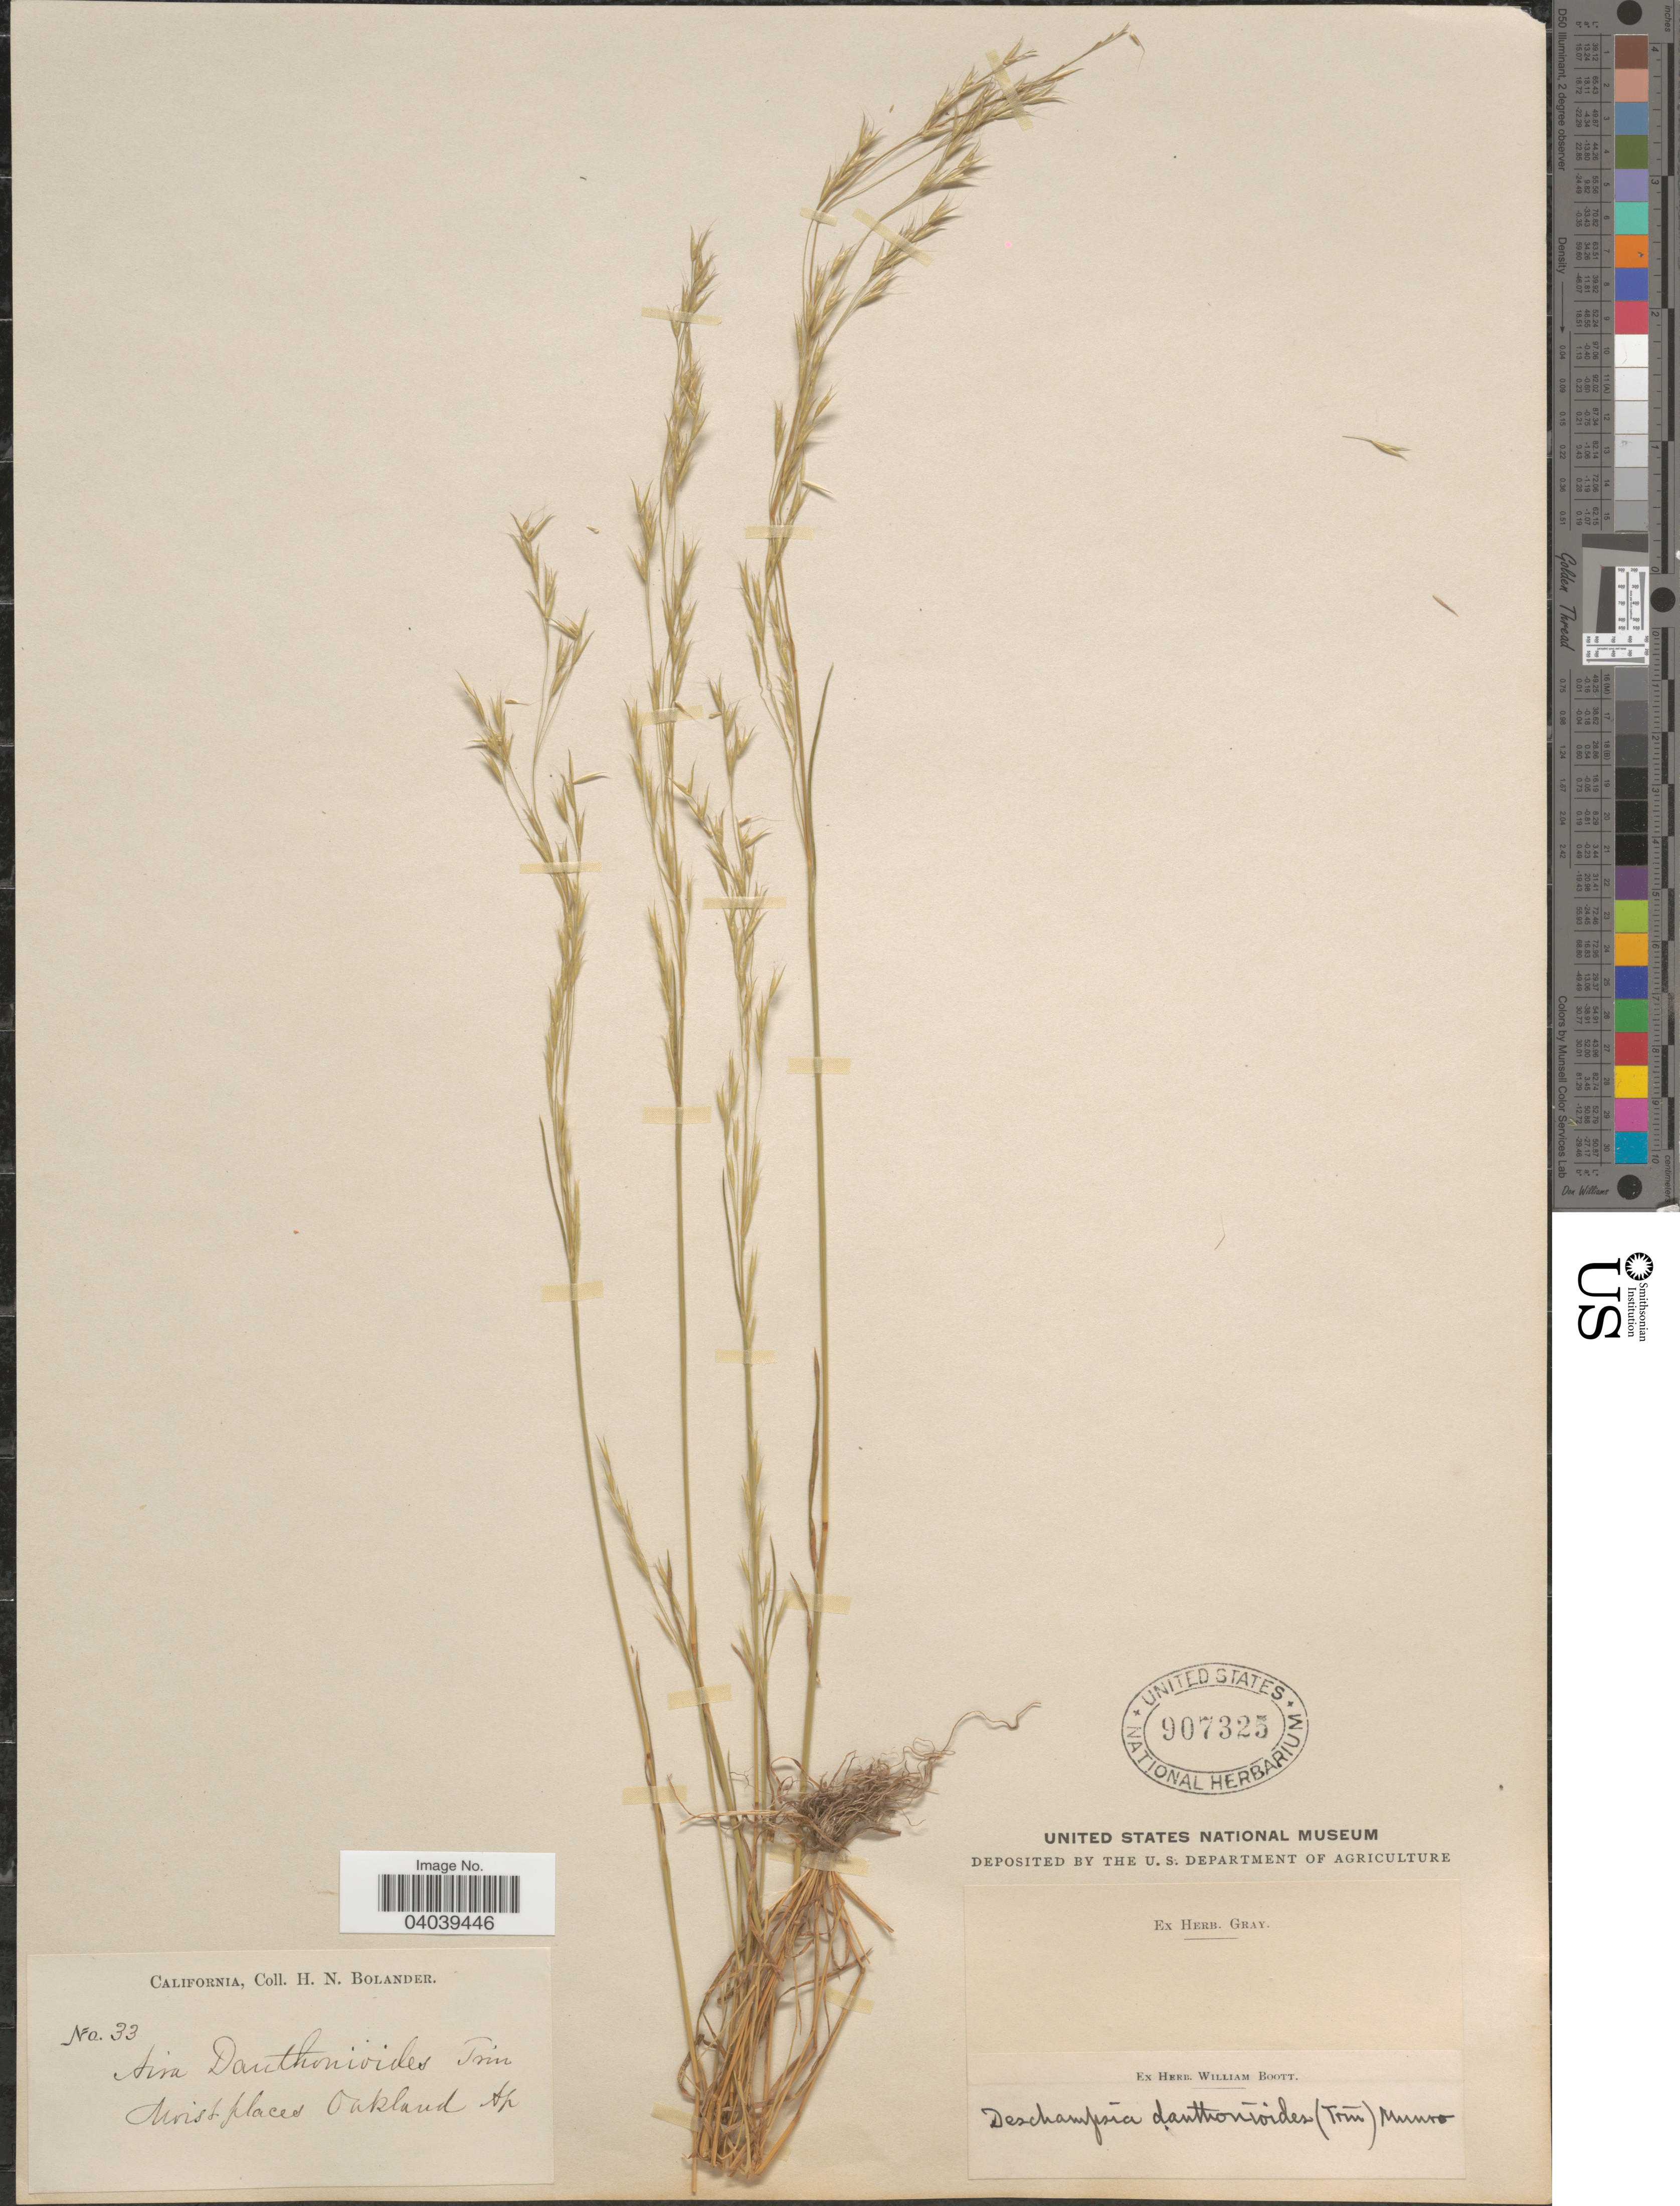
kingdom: Plantae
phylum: Tracheophyta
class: Liliopsida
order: Poales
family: Poaceae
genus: Deschampsia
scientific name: Deschampsia danthonioides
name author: (Trin.) Munro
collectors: H. Bolander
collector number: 33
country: United States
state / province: California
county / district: Alameda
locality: Moist places Oakland.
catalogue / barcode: US 907325